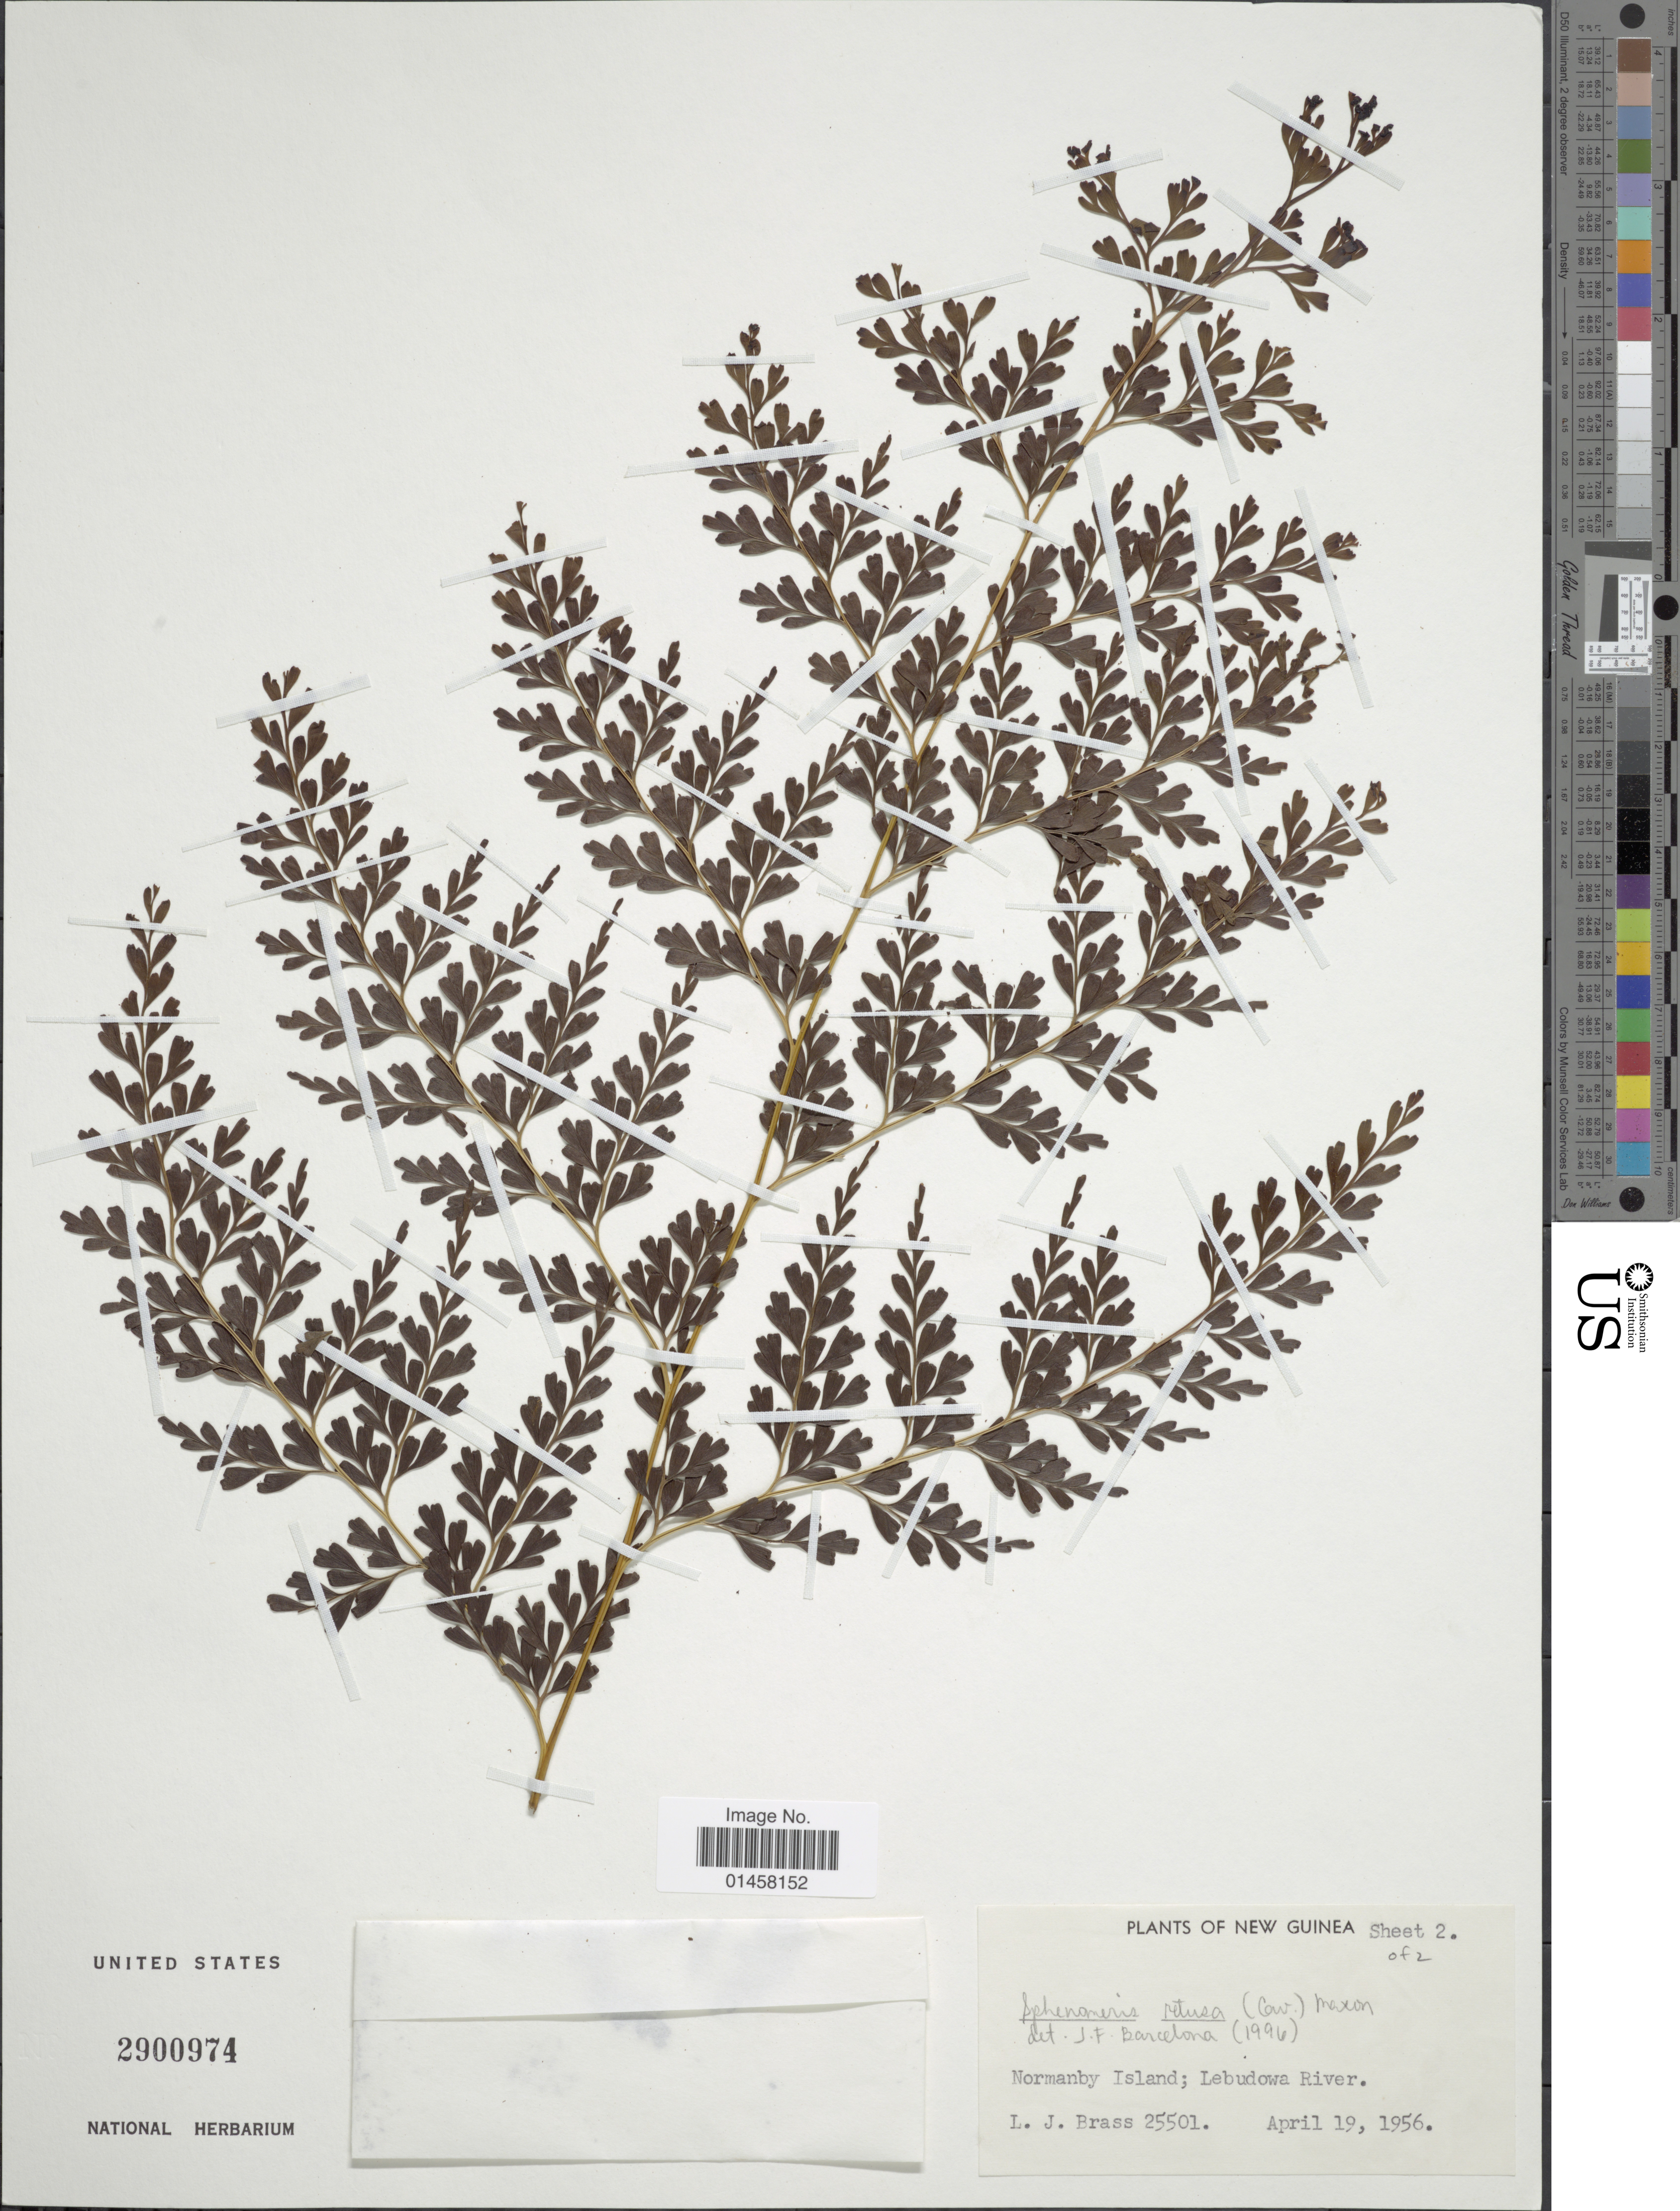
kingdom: Plantae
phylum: Tracheophyta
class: Polypodiopsida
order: Polypodiales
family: Lindsaeaceae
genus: Sphenomeris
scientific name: Sphenomeris retusa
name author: (Cav.) Maxim.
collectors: L. J. Brass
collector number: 25501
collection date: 1956-04-19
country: Papua New Guinea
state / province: Milne Bay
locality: Normanby Isl. Lebudowa River.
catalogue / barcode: US 2900974